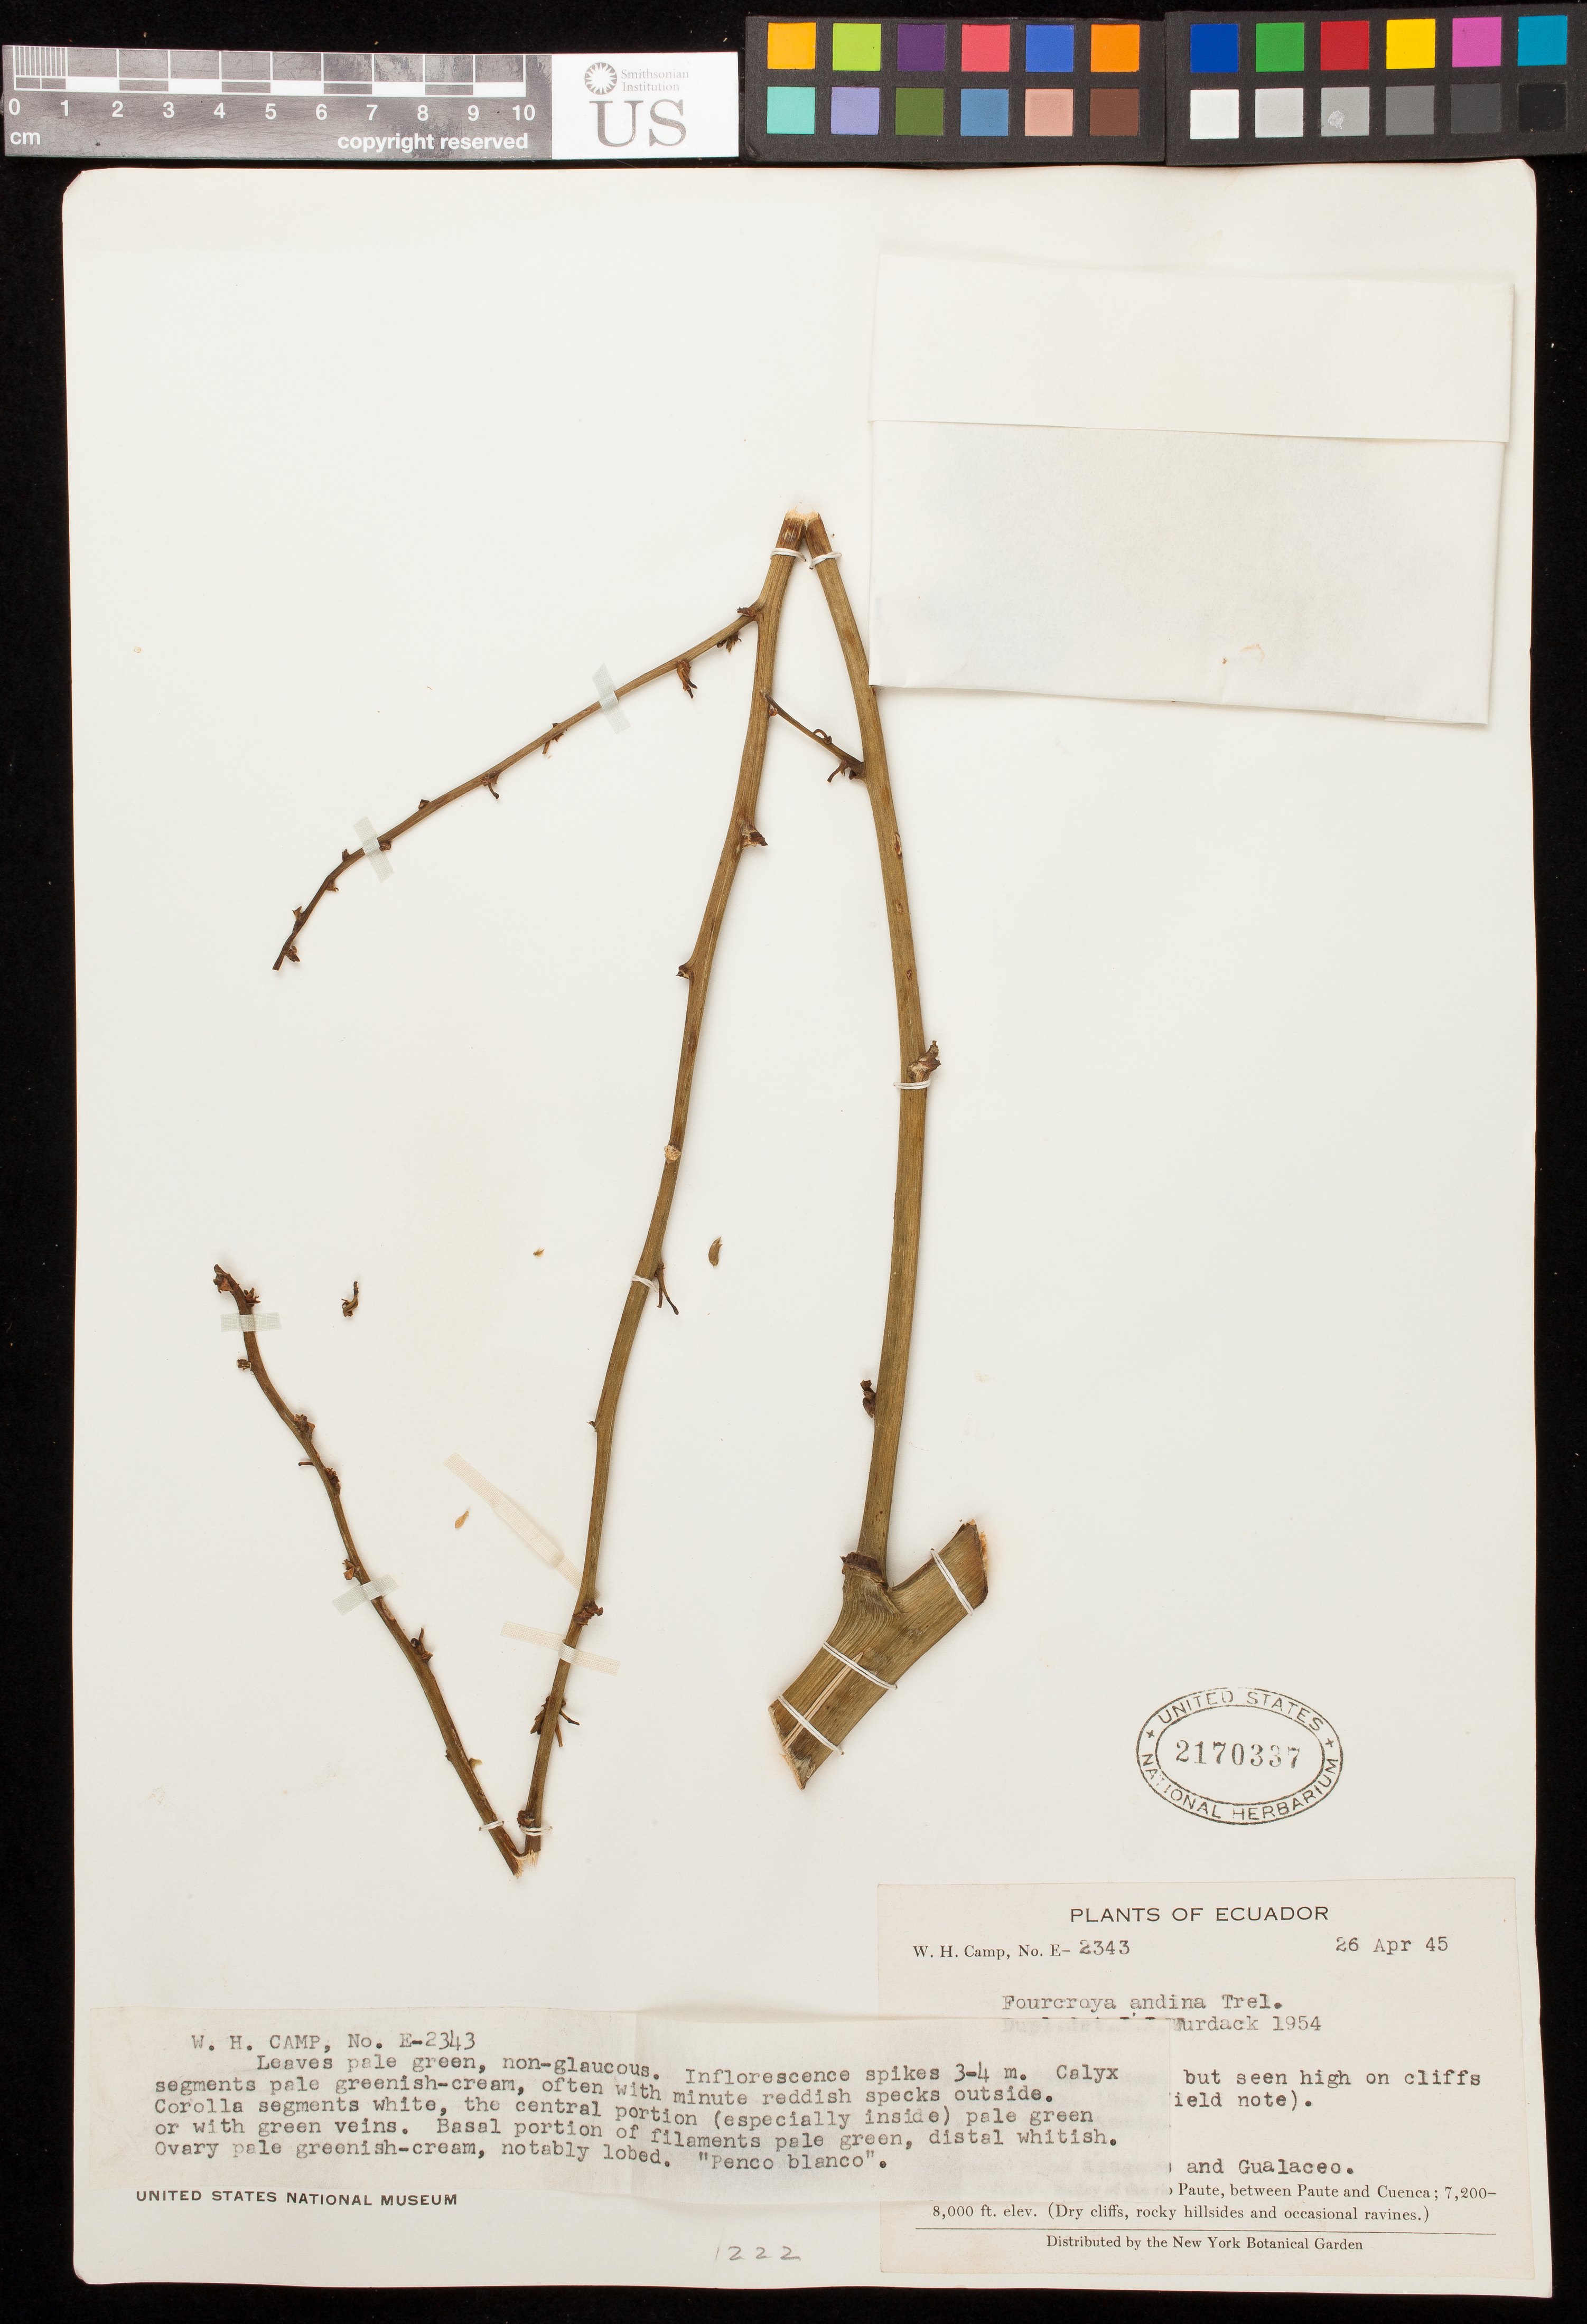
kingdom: Plantae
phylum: Tracheophyta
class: Liliopsida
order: Asparagales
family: Asparagaceae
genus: Furcraea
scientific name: Furcraea andina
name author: Trel.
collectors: W. H. Camp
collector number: E 2343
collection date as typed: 26 Apr 1945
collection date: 1945-04-26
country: Ecuador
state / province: Azuay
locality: Between Rios Azogues and Gualaceo, Valley of Rio Paute, between Paute and Cuenca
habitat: Dry cliffs, rocky hillsides, and occasional ravines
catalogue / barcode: US 2170337